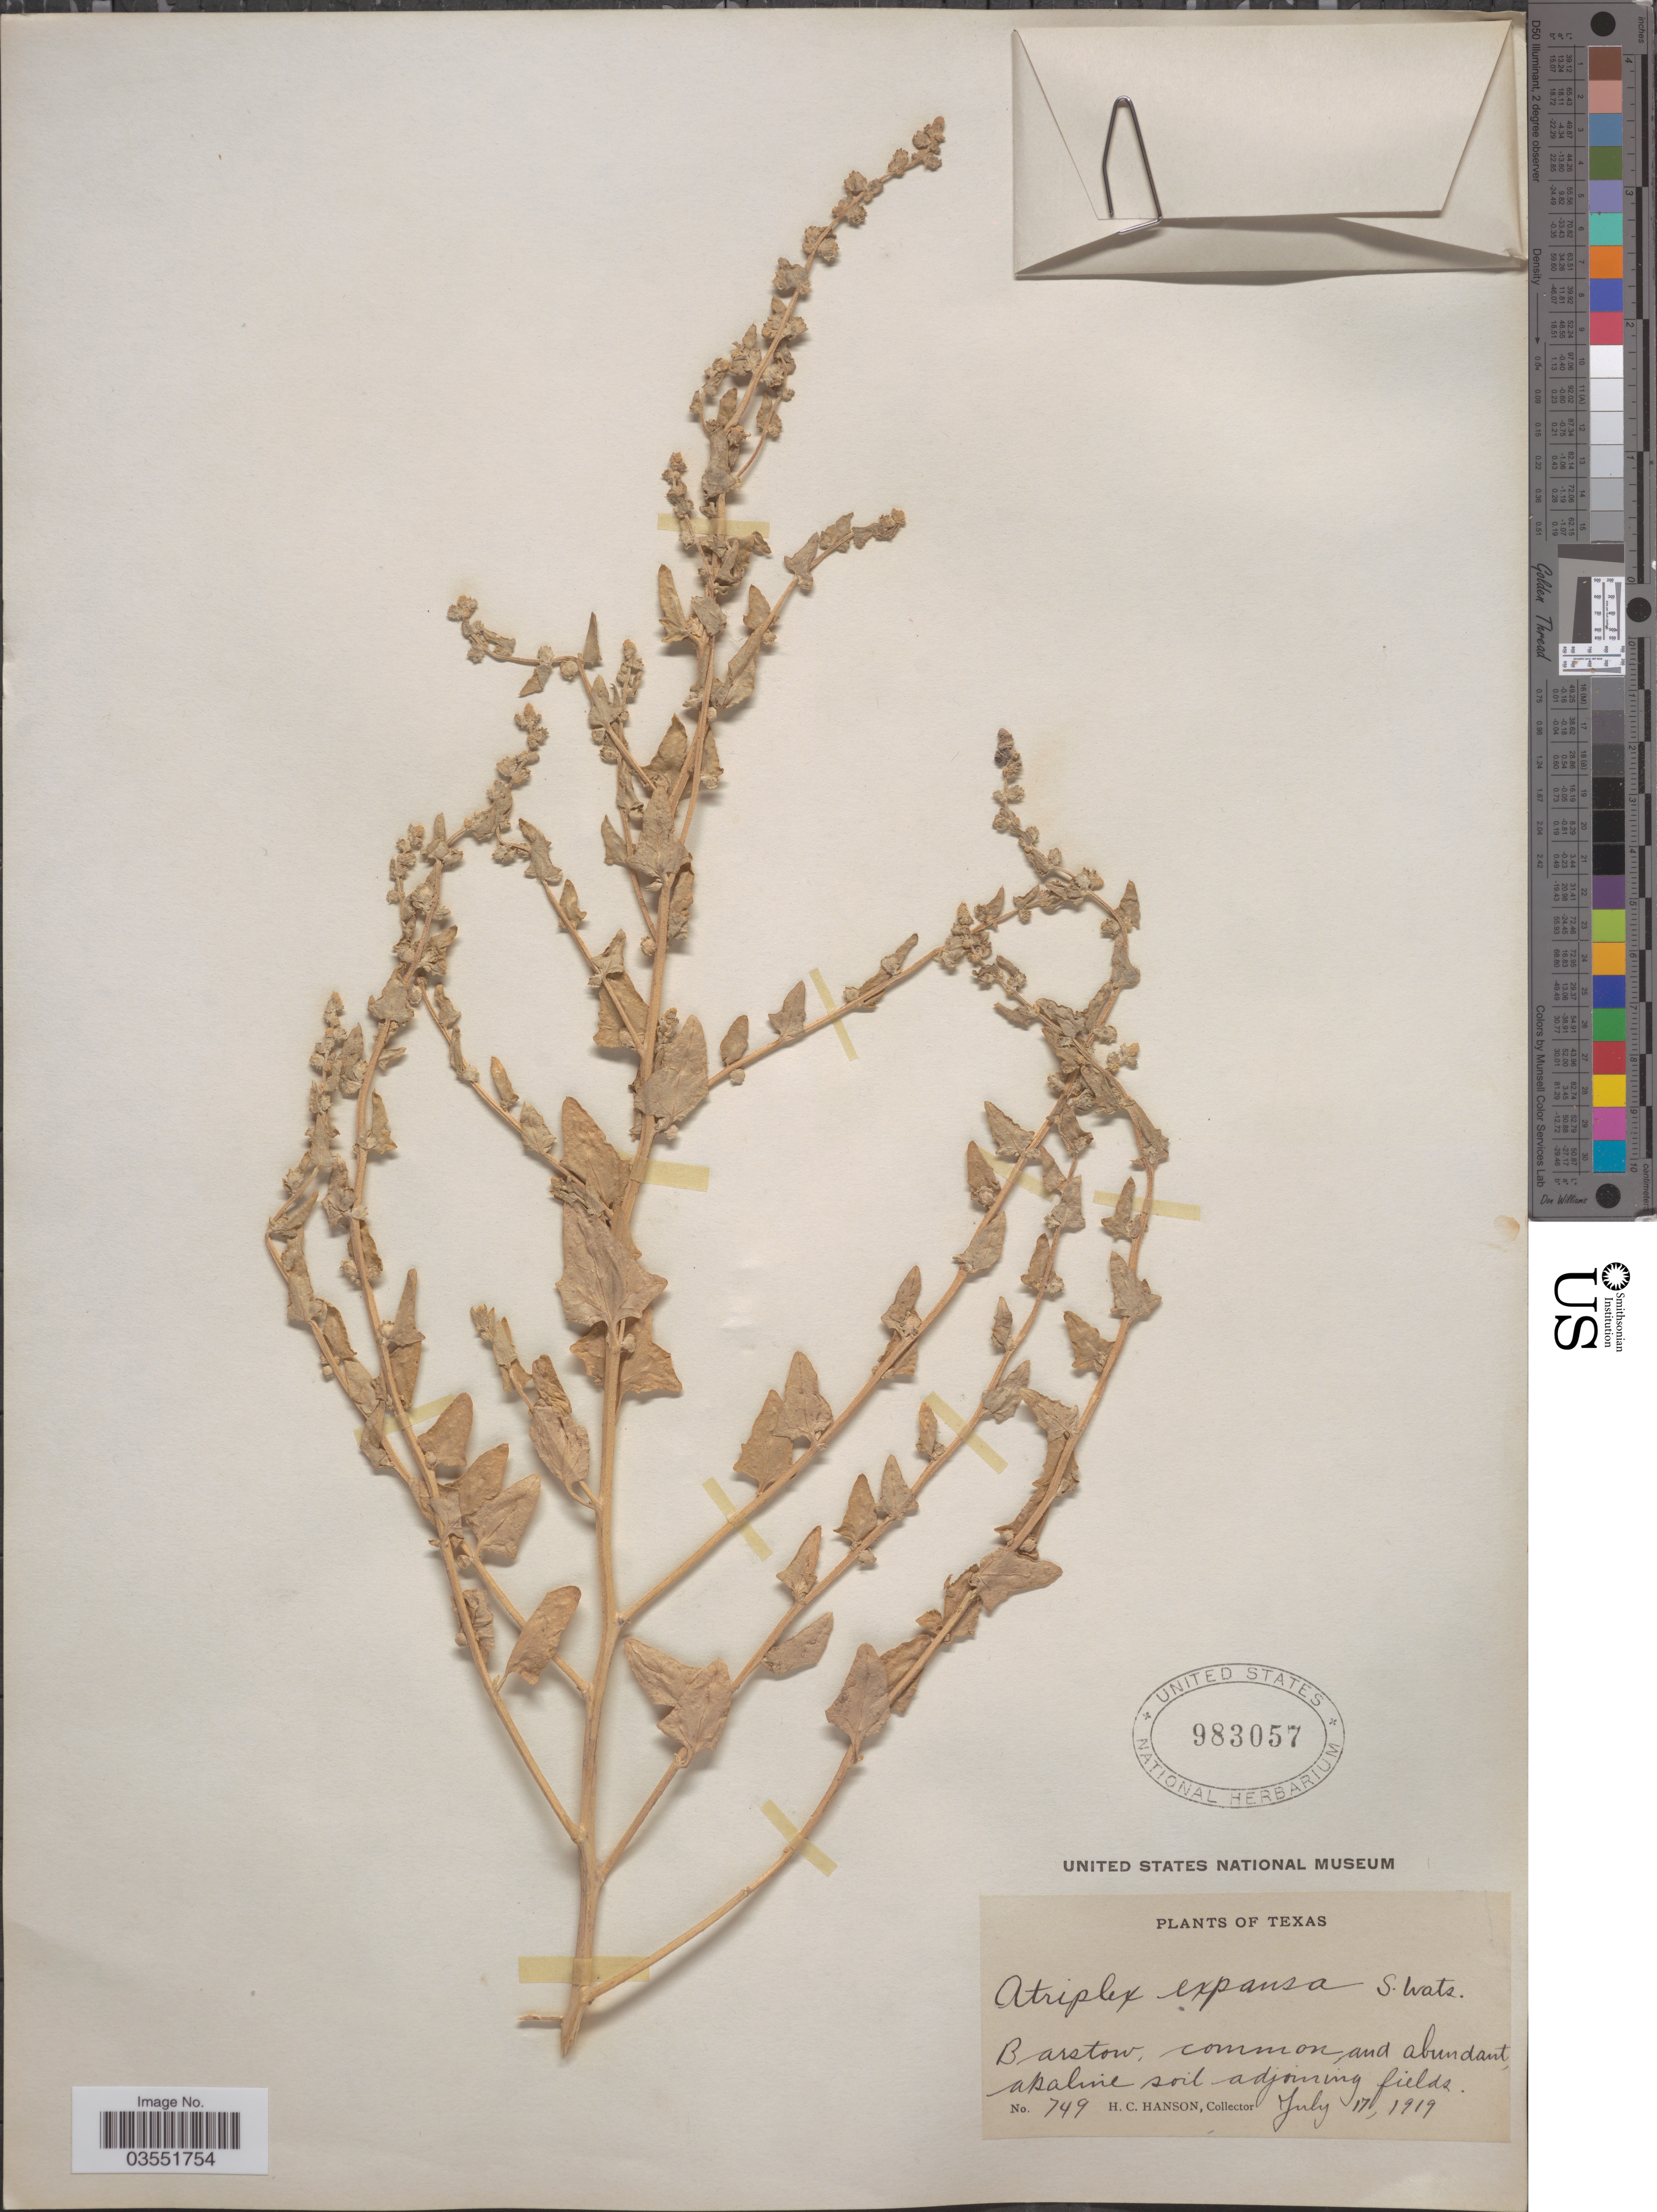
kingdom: Plantae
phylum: Tracheophyta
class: Magnoliopsida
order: Caryophyllales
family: Amaranthaceae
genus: Atriplex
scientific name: Atriplex expansa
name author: S. Watson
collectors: H. Hanson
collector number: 749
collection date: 1919-07-17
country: United States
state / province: Texas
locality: Barstow.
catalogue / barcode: US 983057